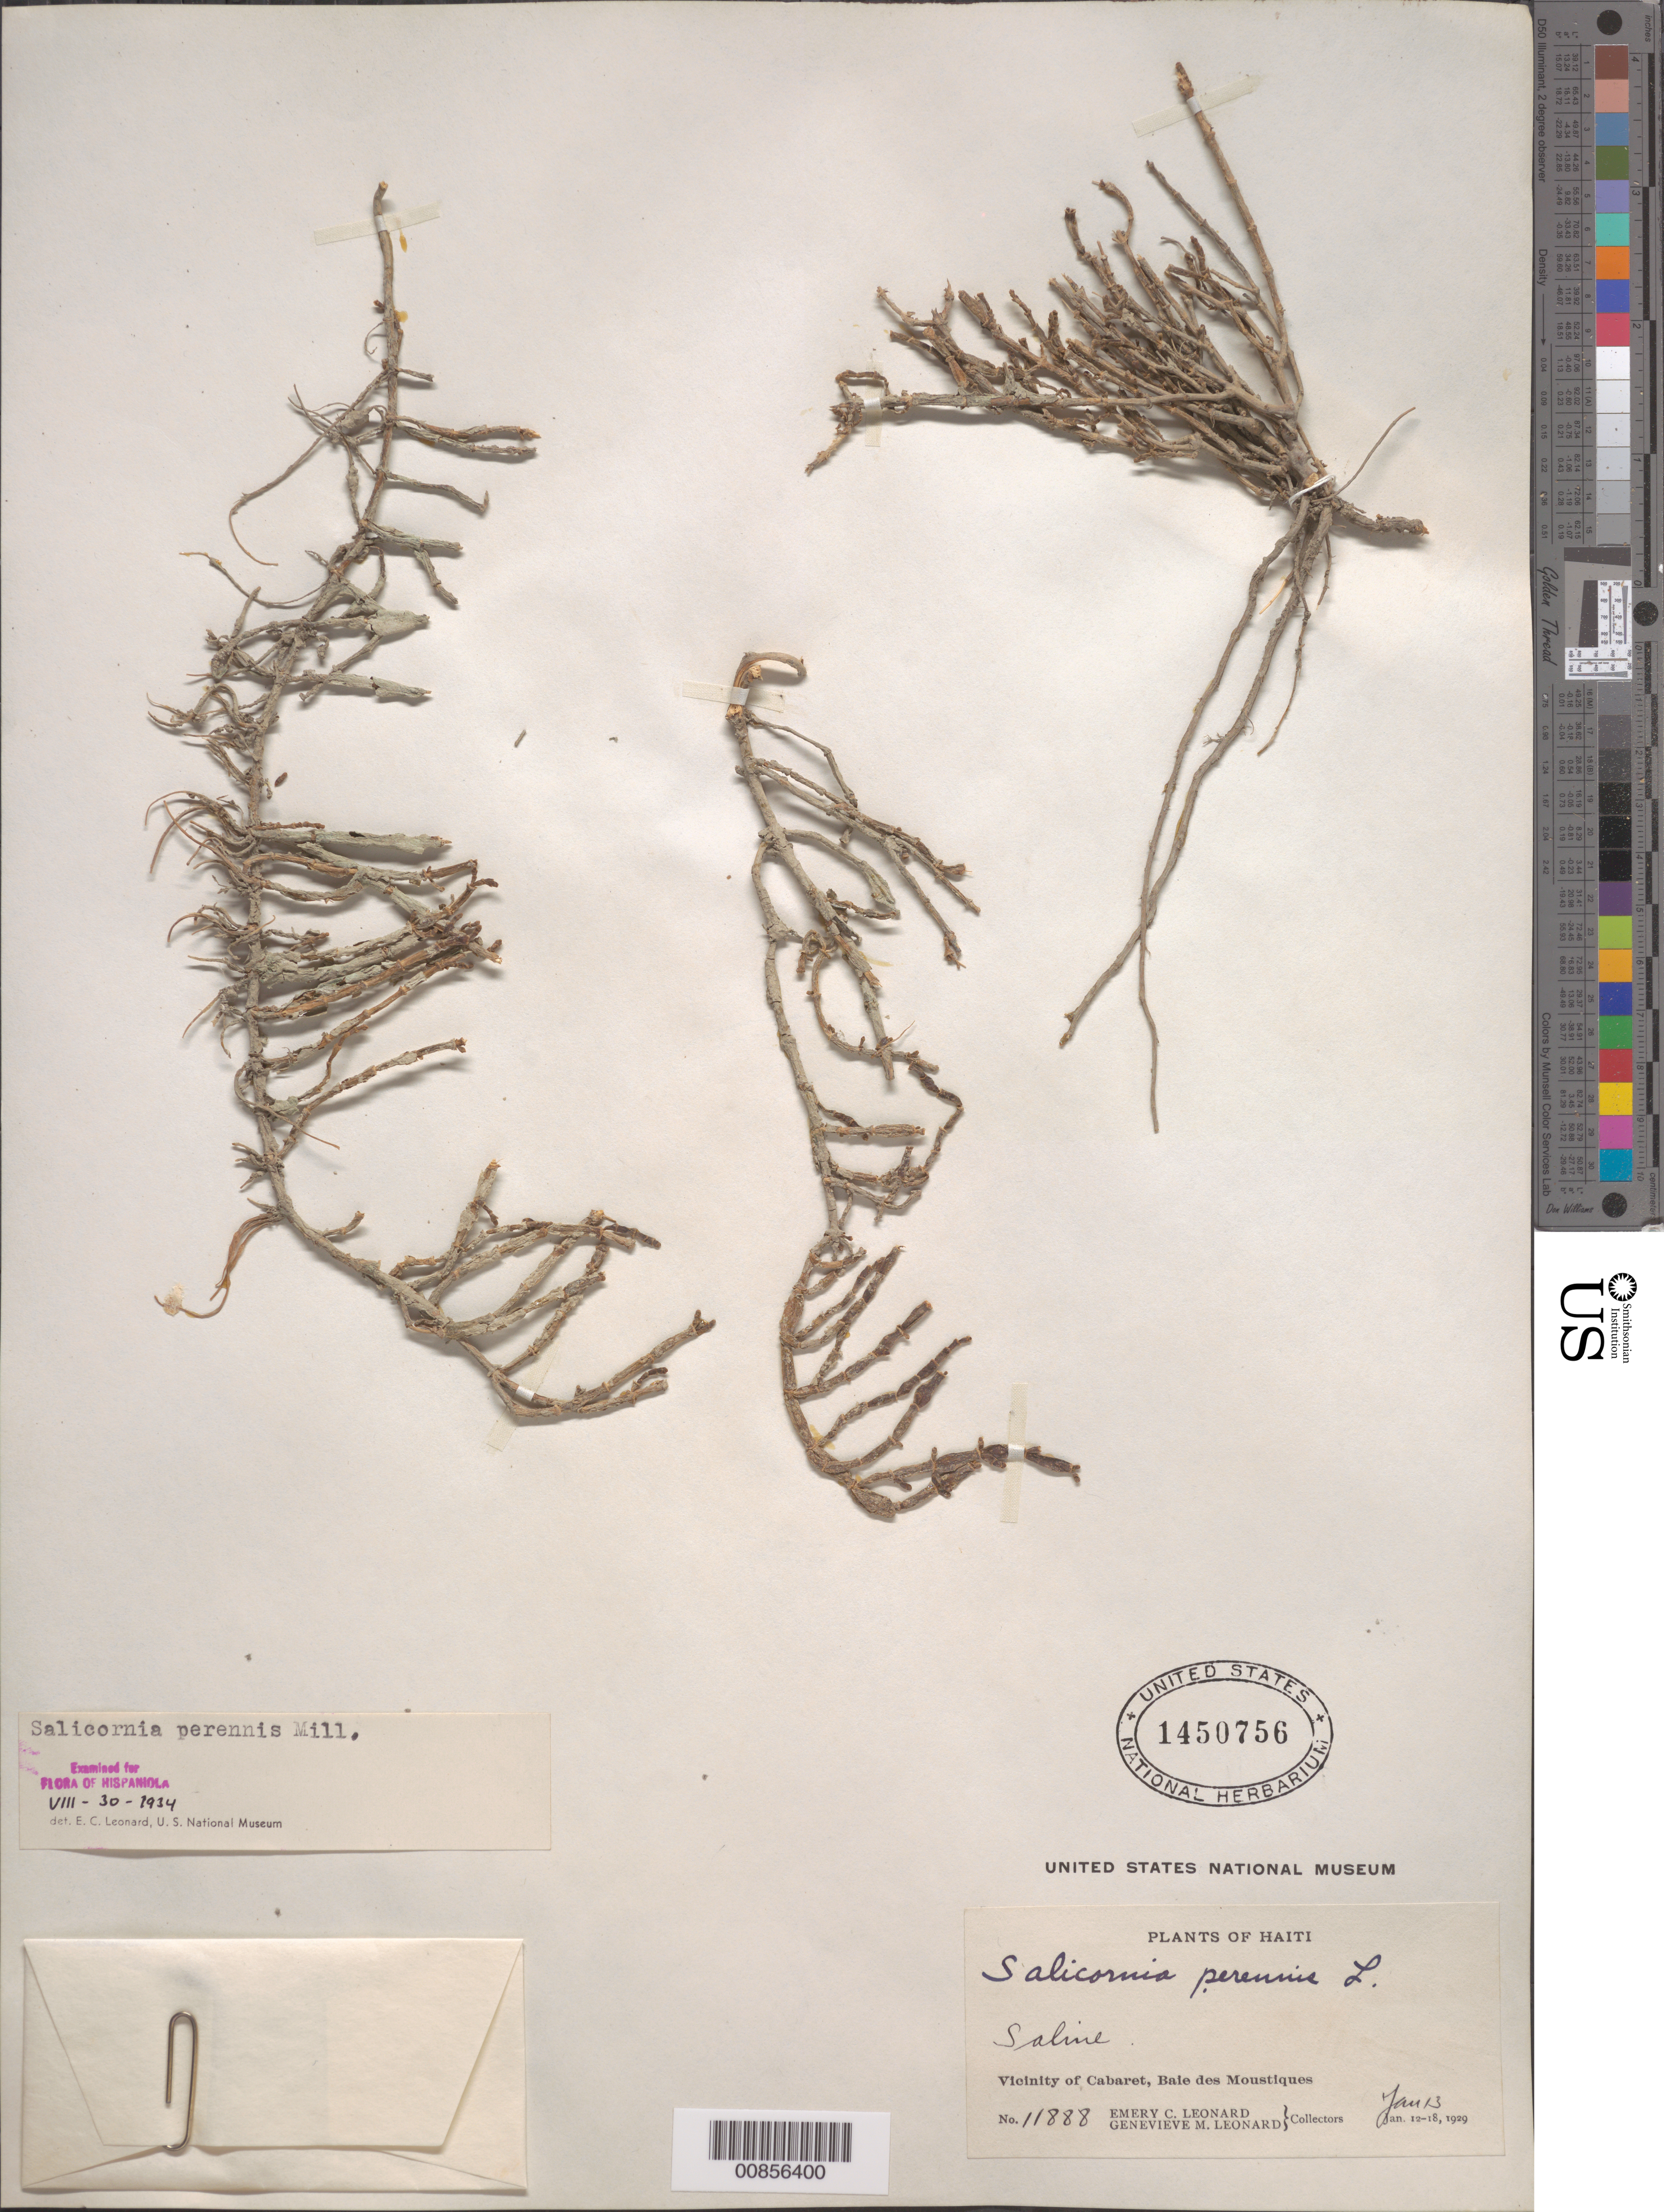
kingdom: Plantae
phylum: Tracheophyta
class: Magnoliopsida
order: Caryophyllales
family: Amaranthaceae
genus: Salicornia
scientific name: Salicornia perennis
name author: Mill.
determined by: Leonard, Emery C., (US)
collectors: E. C. Leonard & G. M. Leonard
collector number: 11888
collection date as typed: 13 Jan 1929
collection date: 1929-01-13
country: Haiti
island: Hispaniola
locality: Vicinity of Cabaret, Baie des Moustiques.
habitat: Saline.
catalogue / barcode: US 1450756